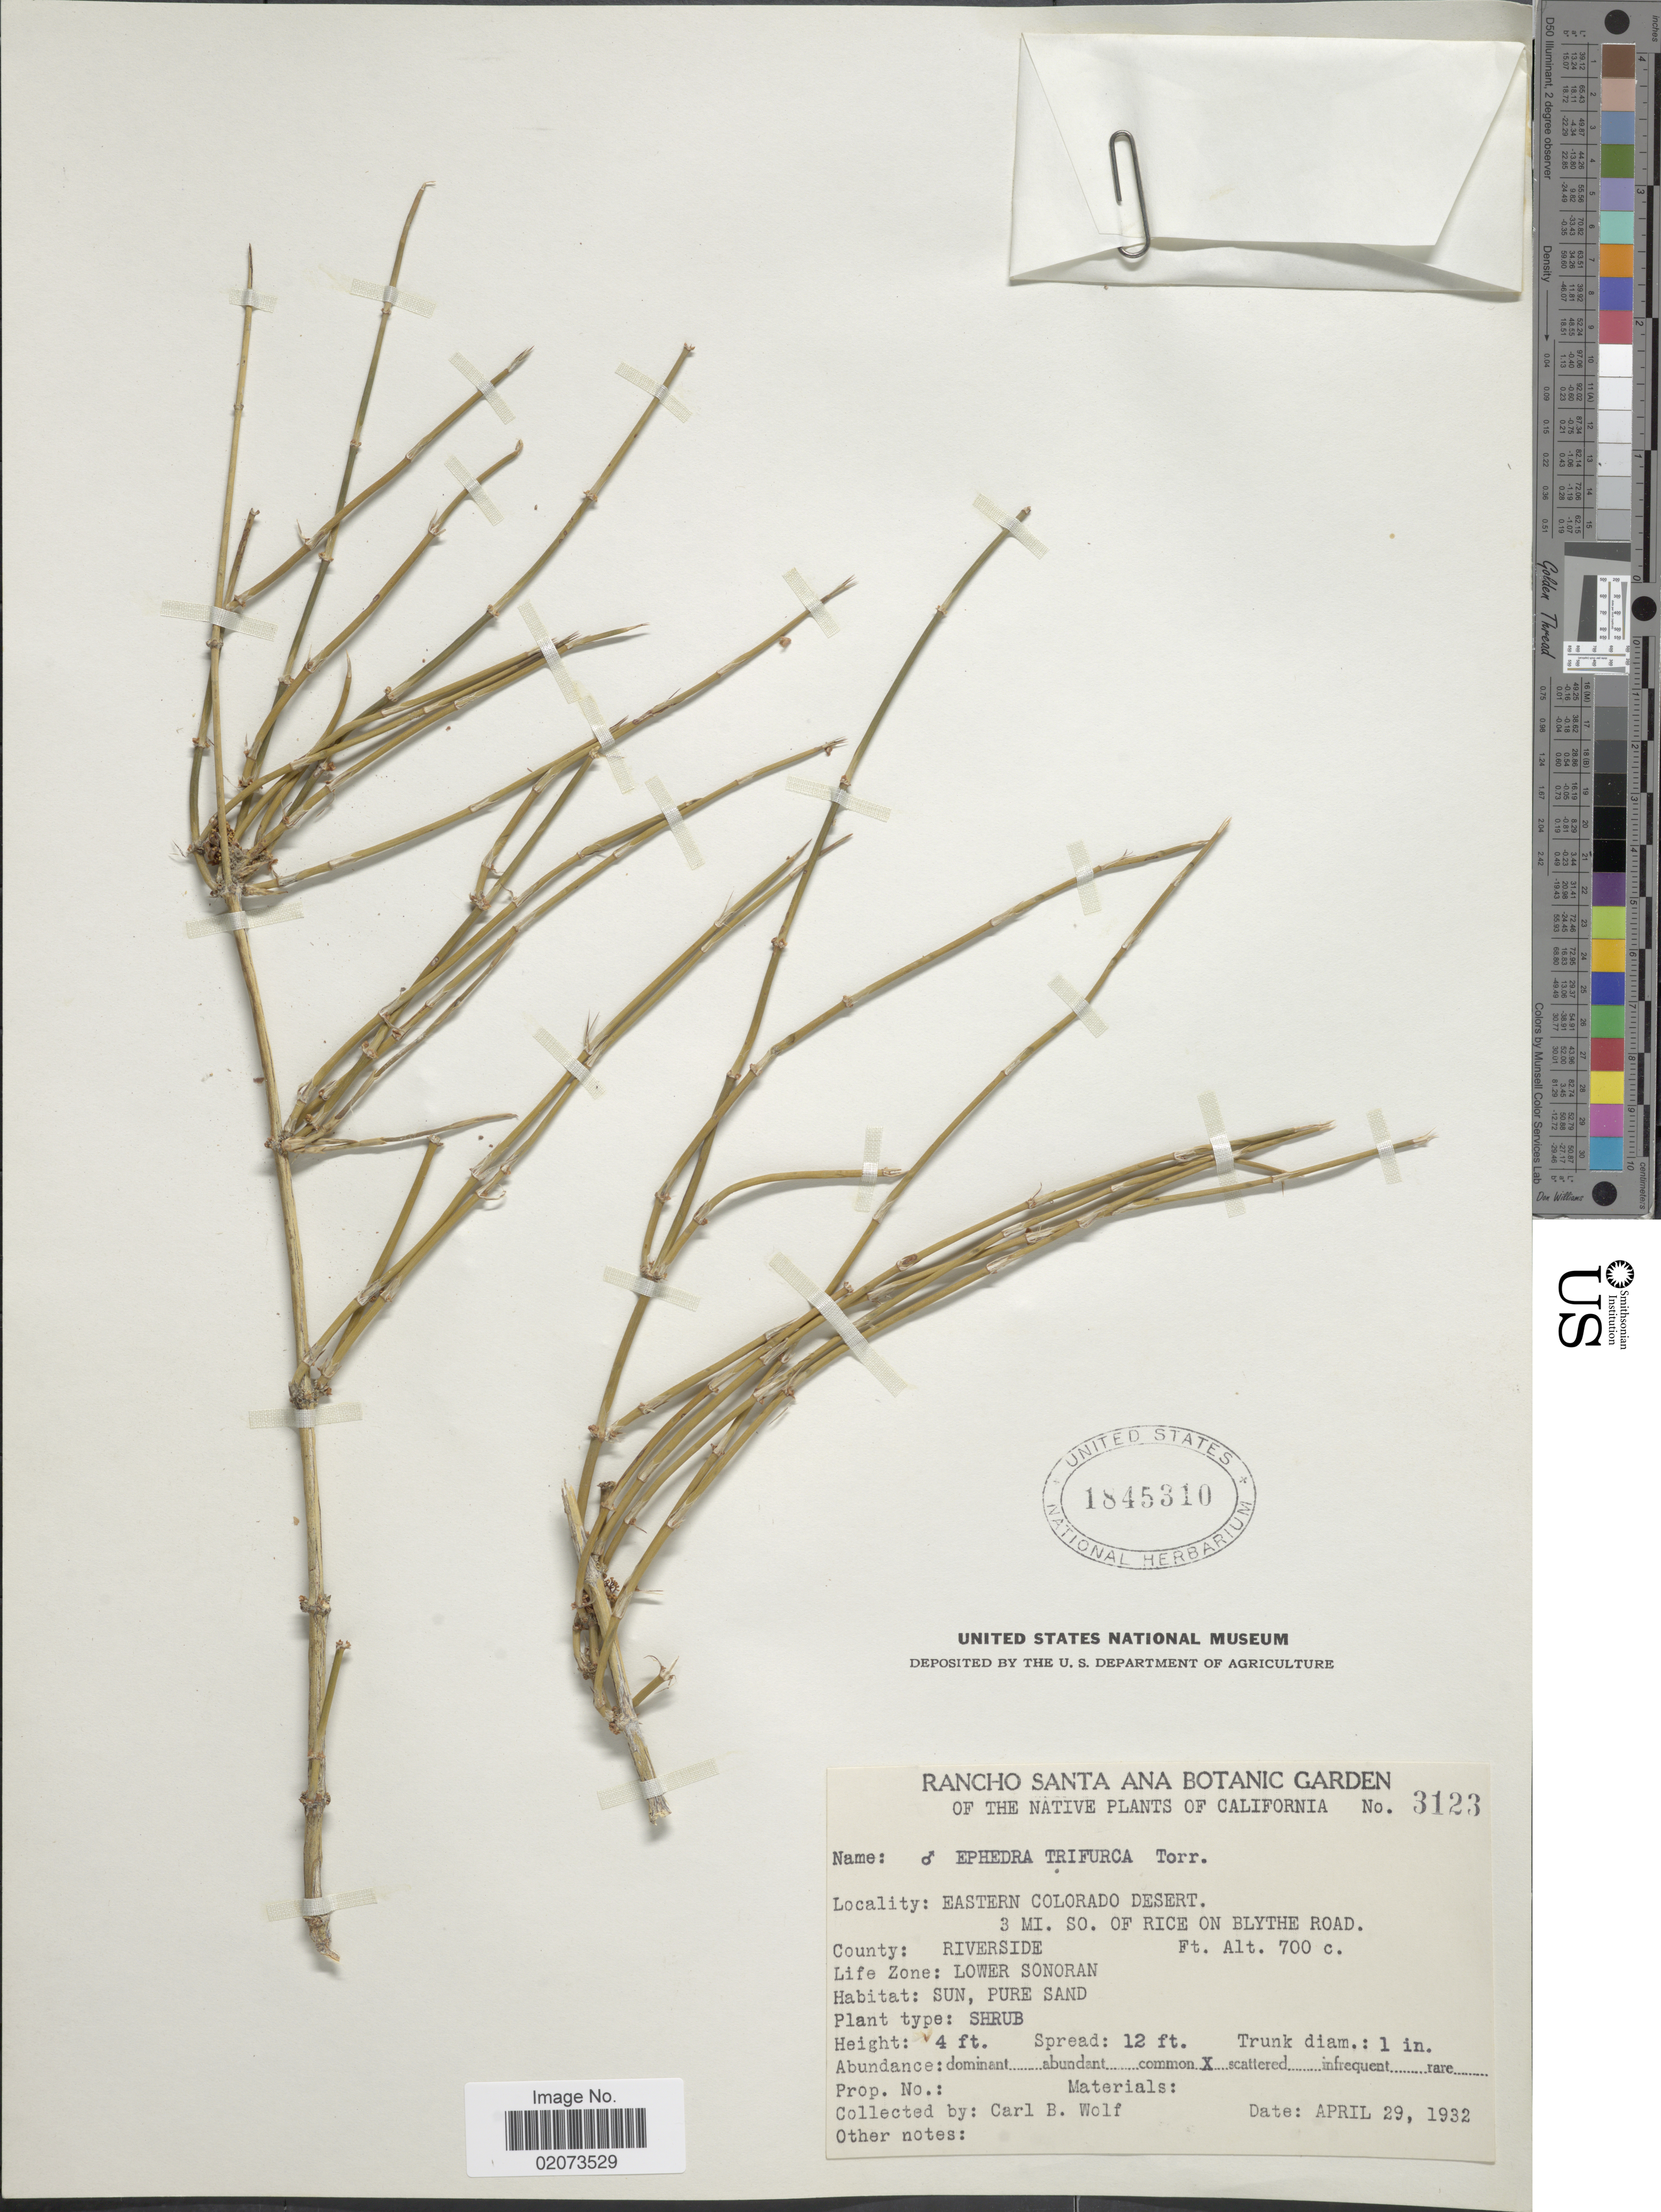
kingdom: Plantae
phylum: Tracheophyta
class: Gnetopsida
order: Ephedrales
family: Ephedraceae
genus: Ephedra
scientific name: Ephedra trifurca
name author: Torr. ex S. Watson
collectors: C. B. Wolf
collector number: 3123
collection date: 1932-04-29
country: United States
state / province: California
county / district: Riverside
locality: Eastern Colorado Desert, 3 mi. so. of rice on Blythe road, County: Riverside, Lower Sonoran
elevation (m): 213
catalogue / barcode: US 1845310